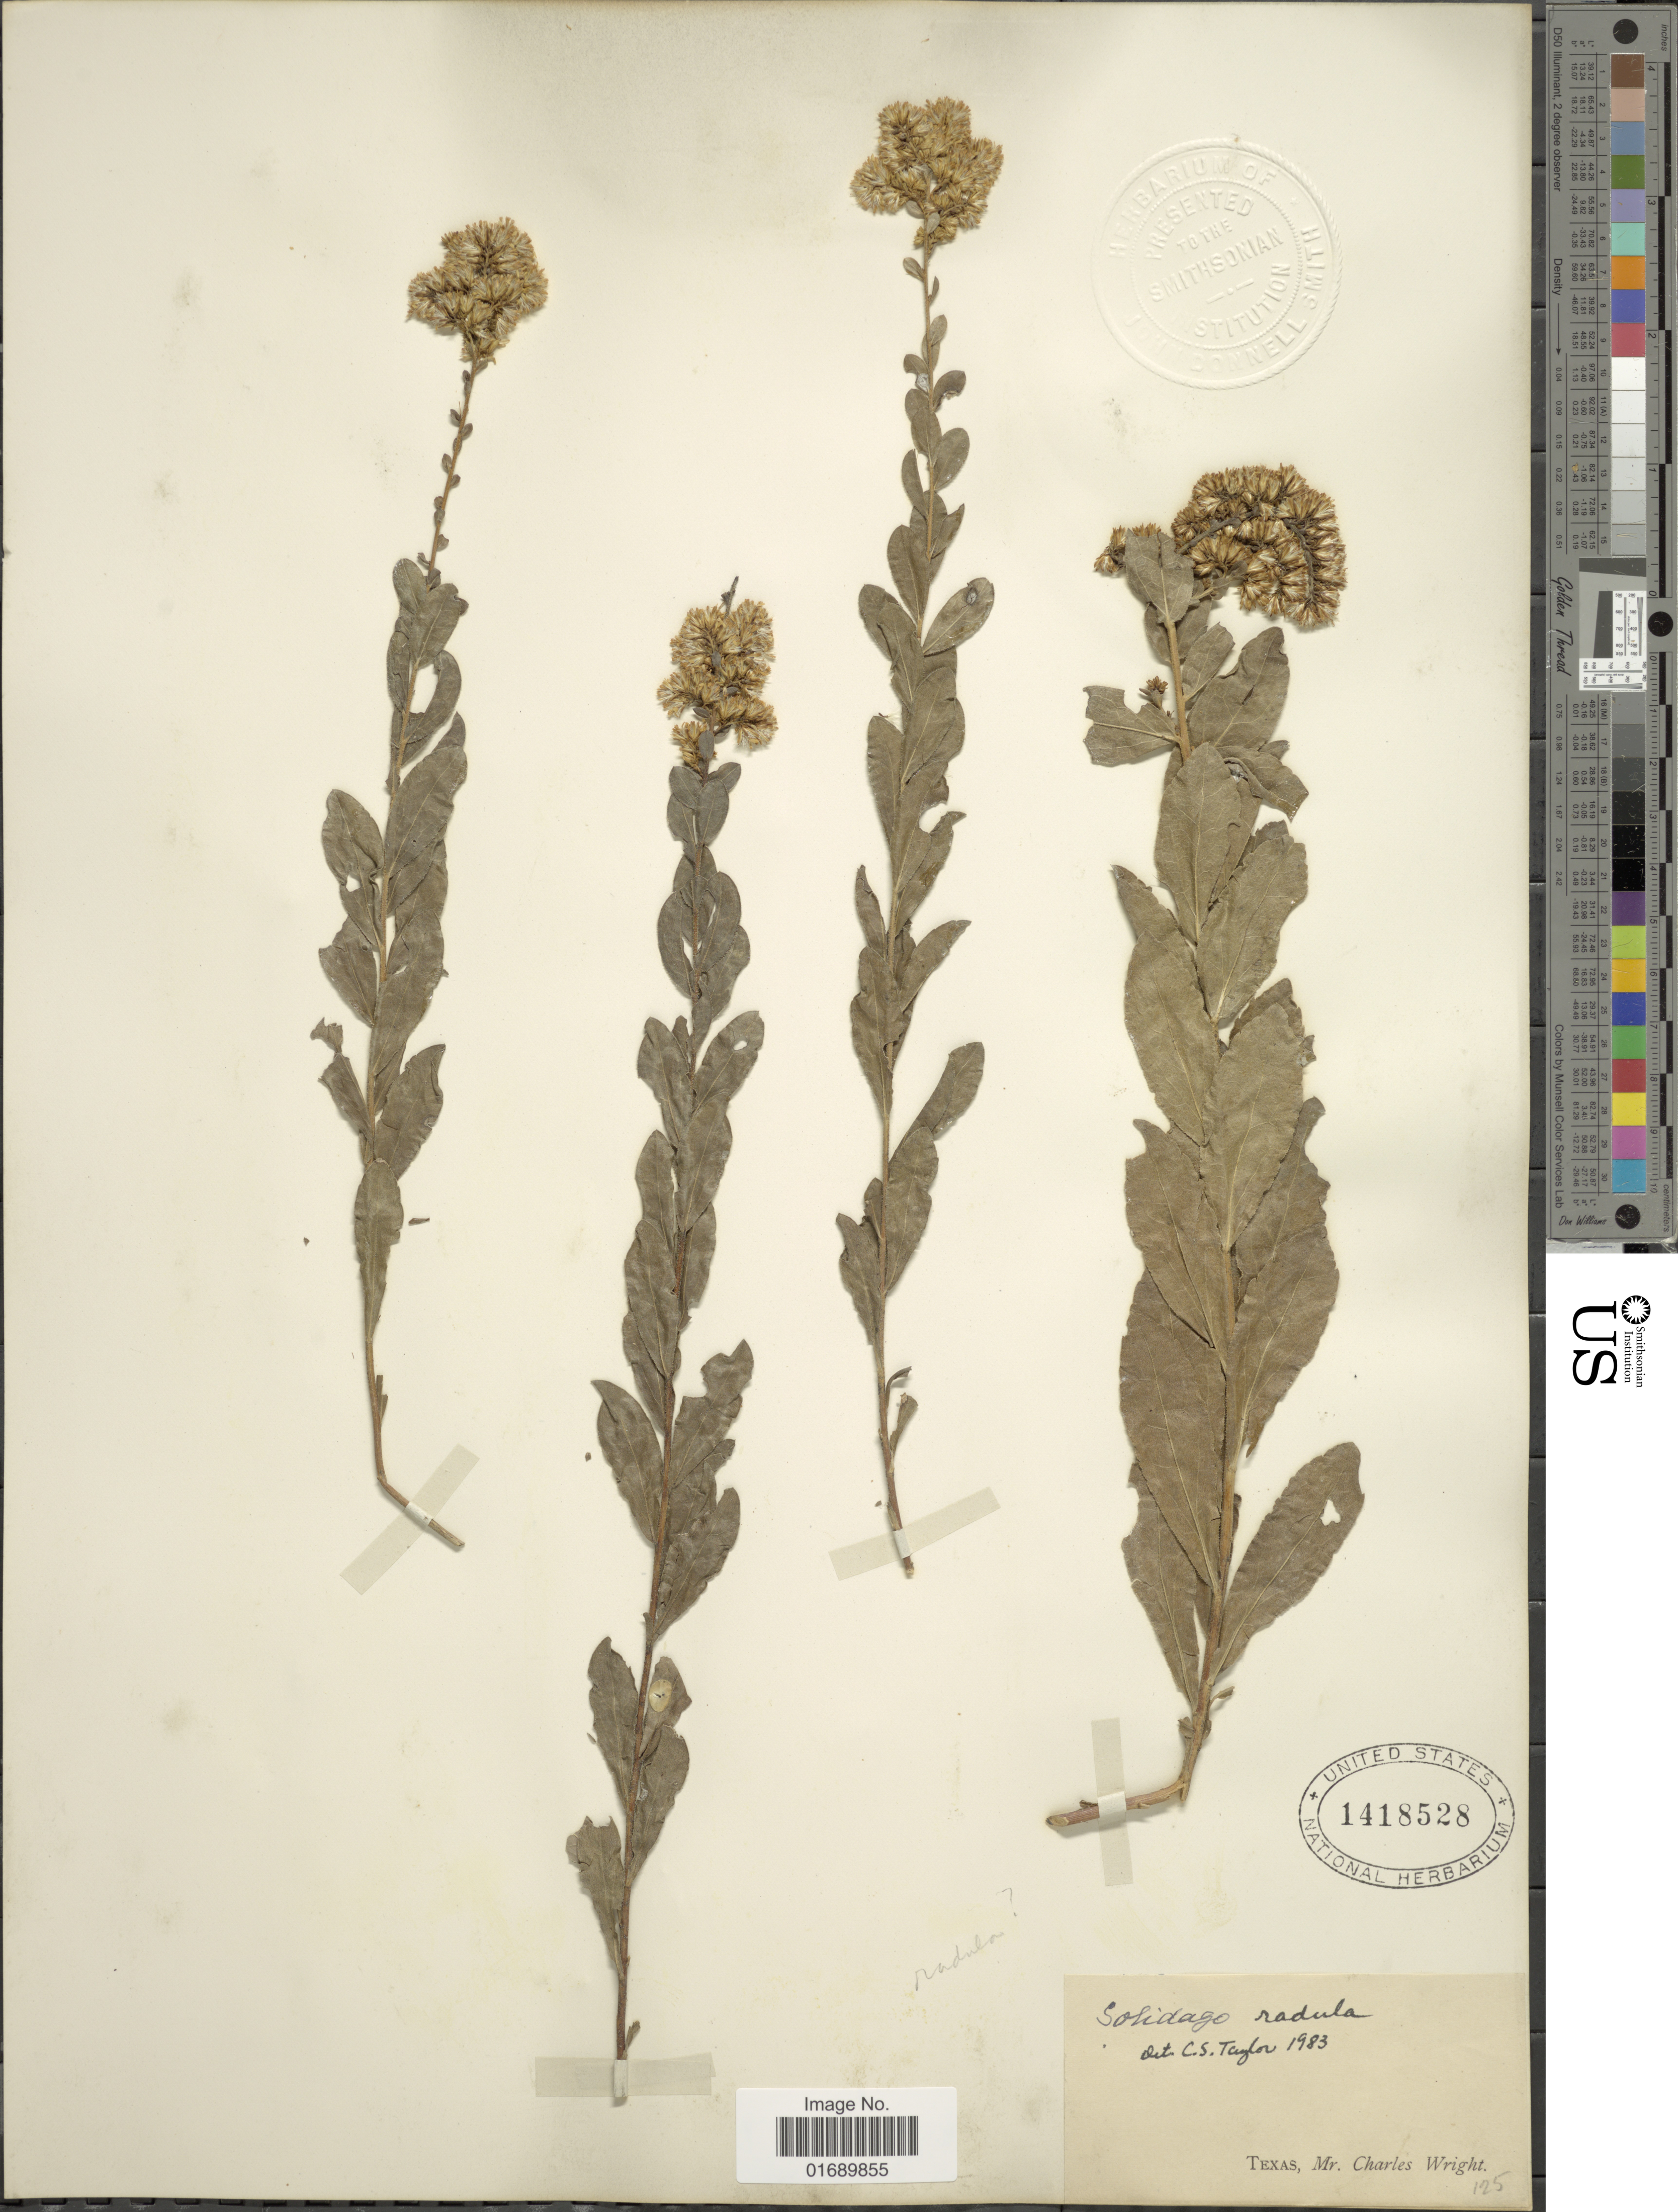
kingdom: Plantae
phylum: Tracheophyta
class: Magnoliopsida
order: Asterales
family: Asteraceae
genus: Solidago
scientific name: Solidago radula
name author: Nutt.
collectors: C. Wright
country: United States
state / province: Texas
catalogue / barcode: US 1418528